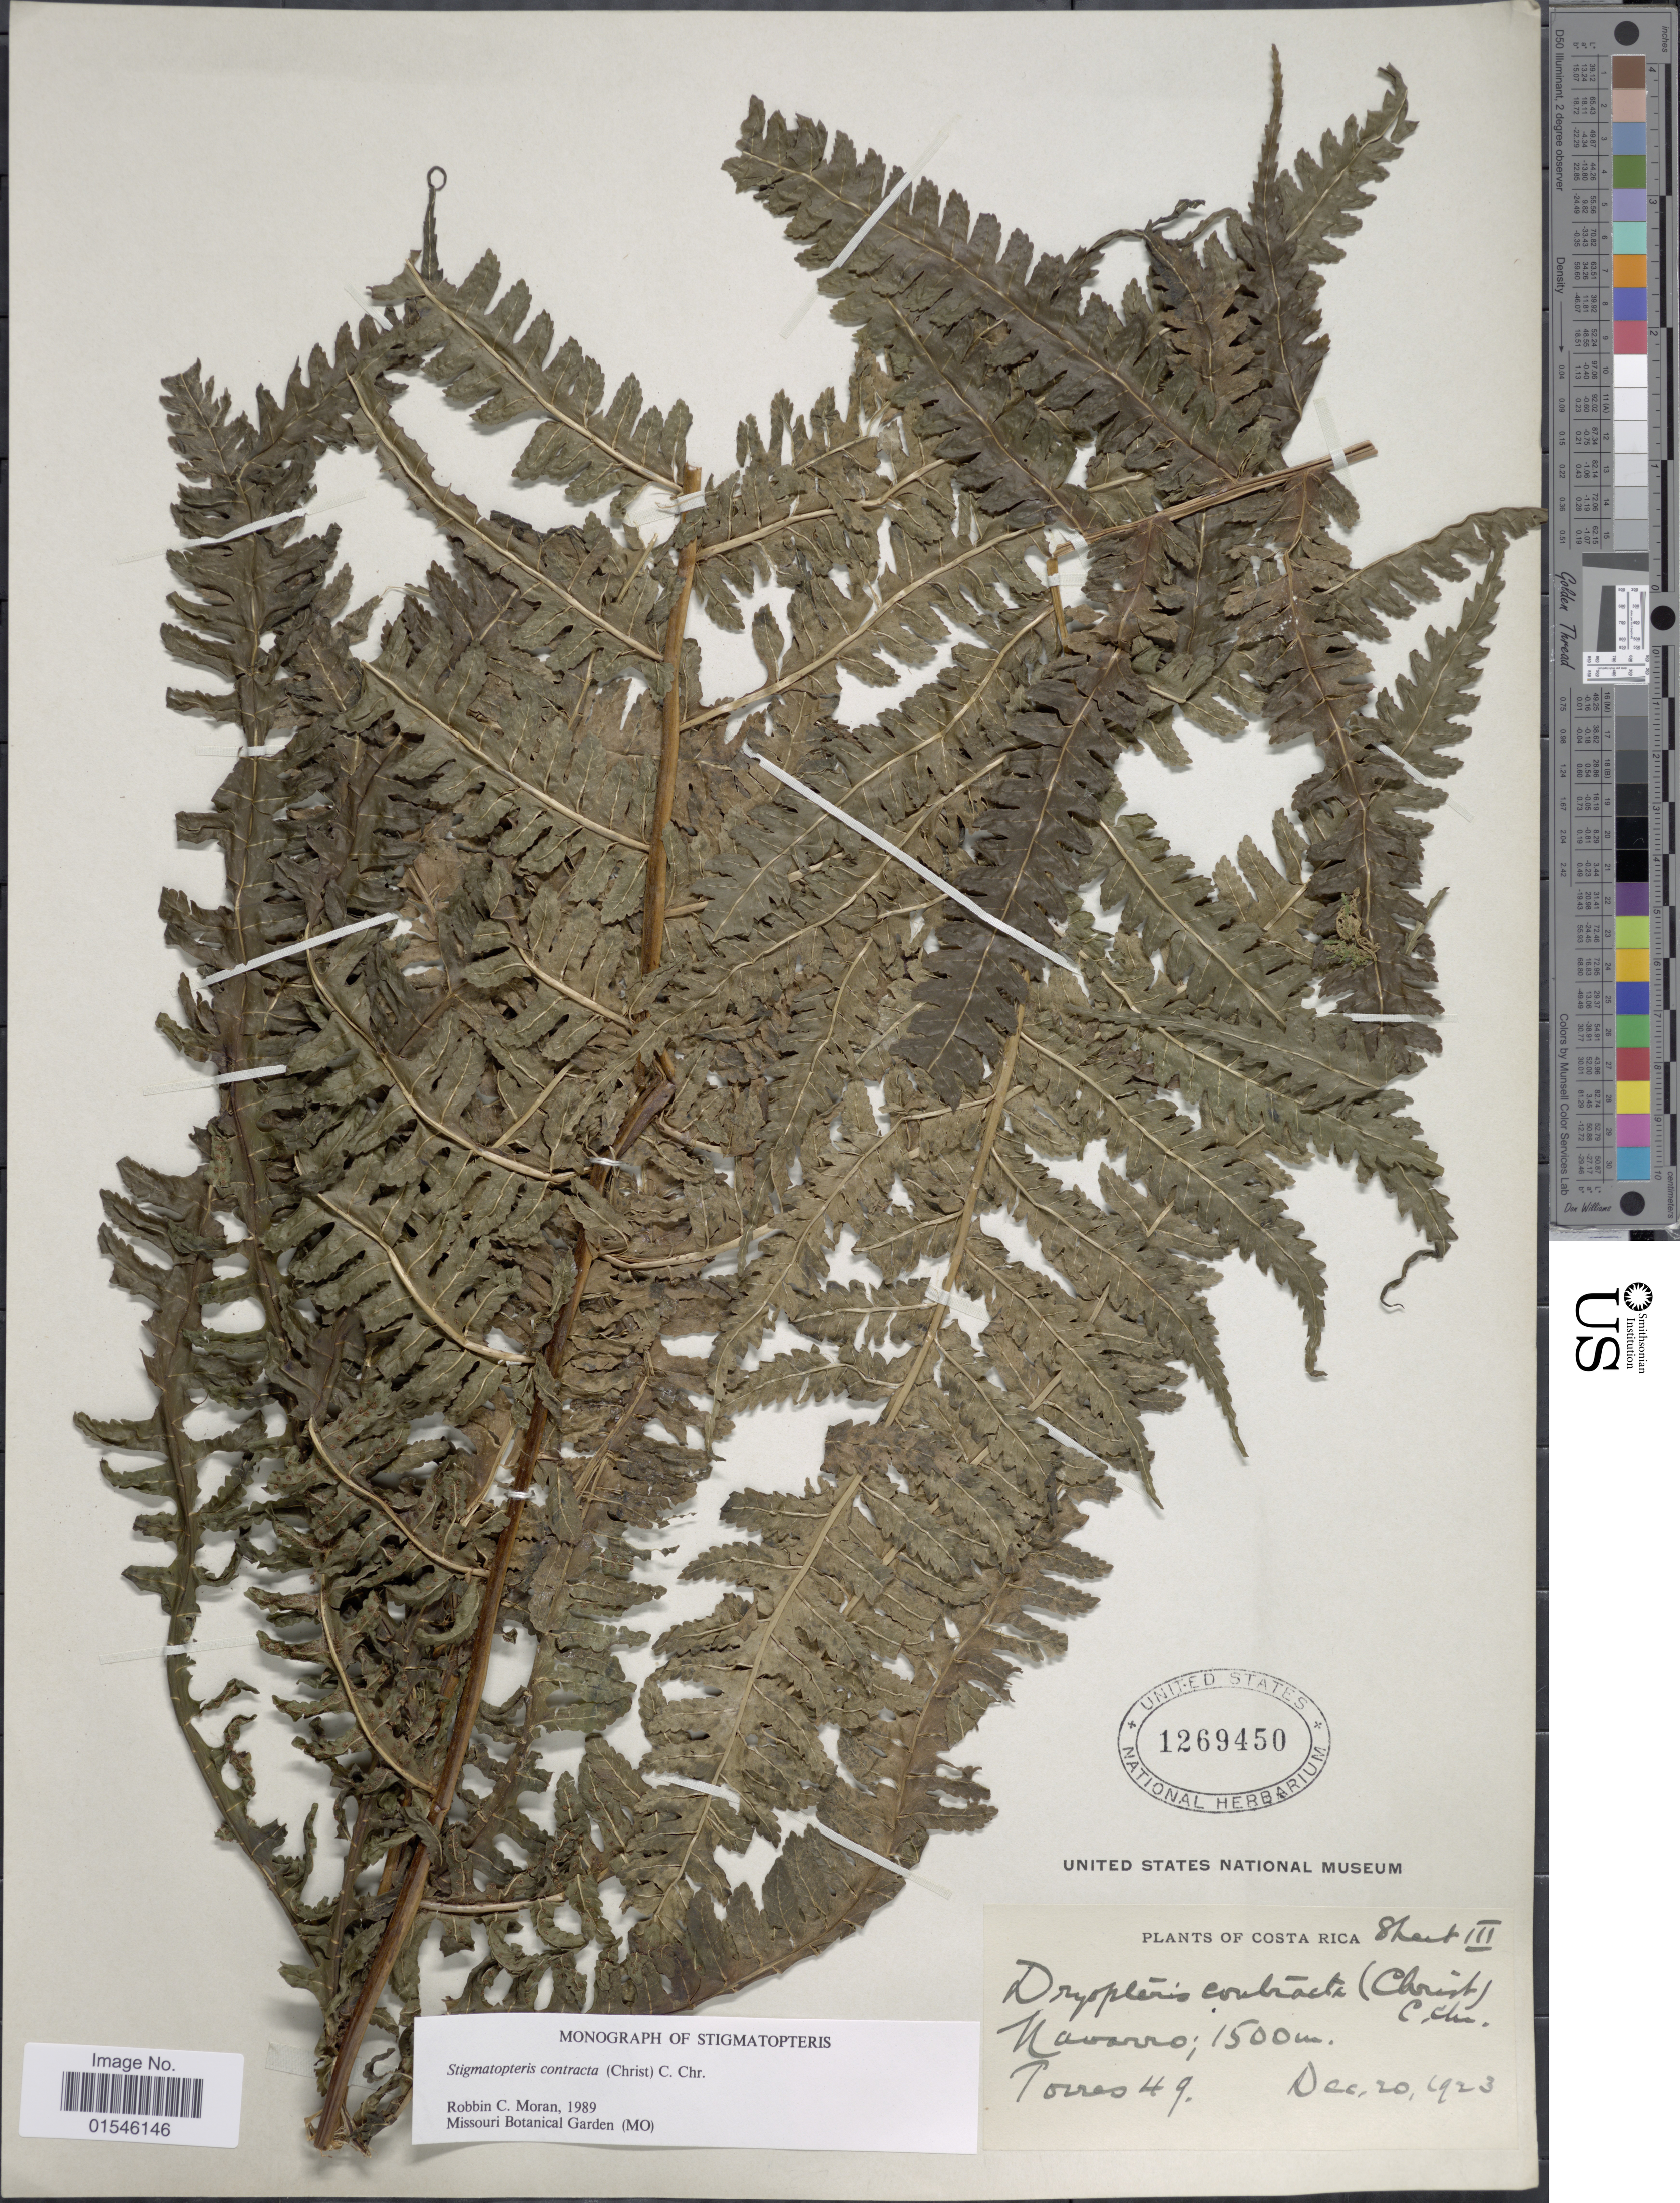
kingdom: Plantae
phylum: Tracheophyta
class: Polypodiopsida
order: Polypodiales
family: Dryopteridaceae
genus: Stigmatopteris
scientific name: Stigmatopteris contracta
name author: (Christ) C. Chr.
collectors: -. Torres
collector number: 49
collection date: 1923-12-20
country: Costa Rica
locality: Navarro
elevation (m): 1500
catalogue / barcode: US 1269450